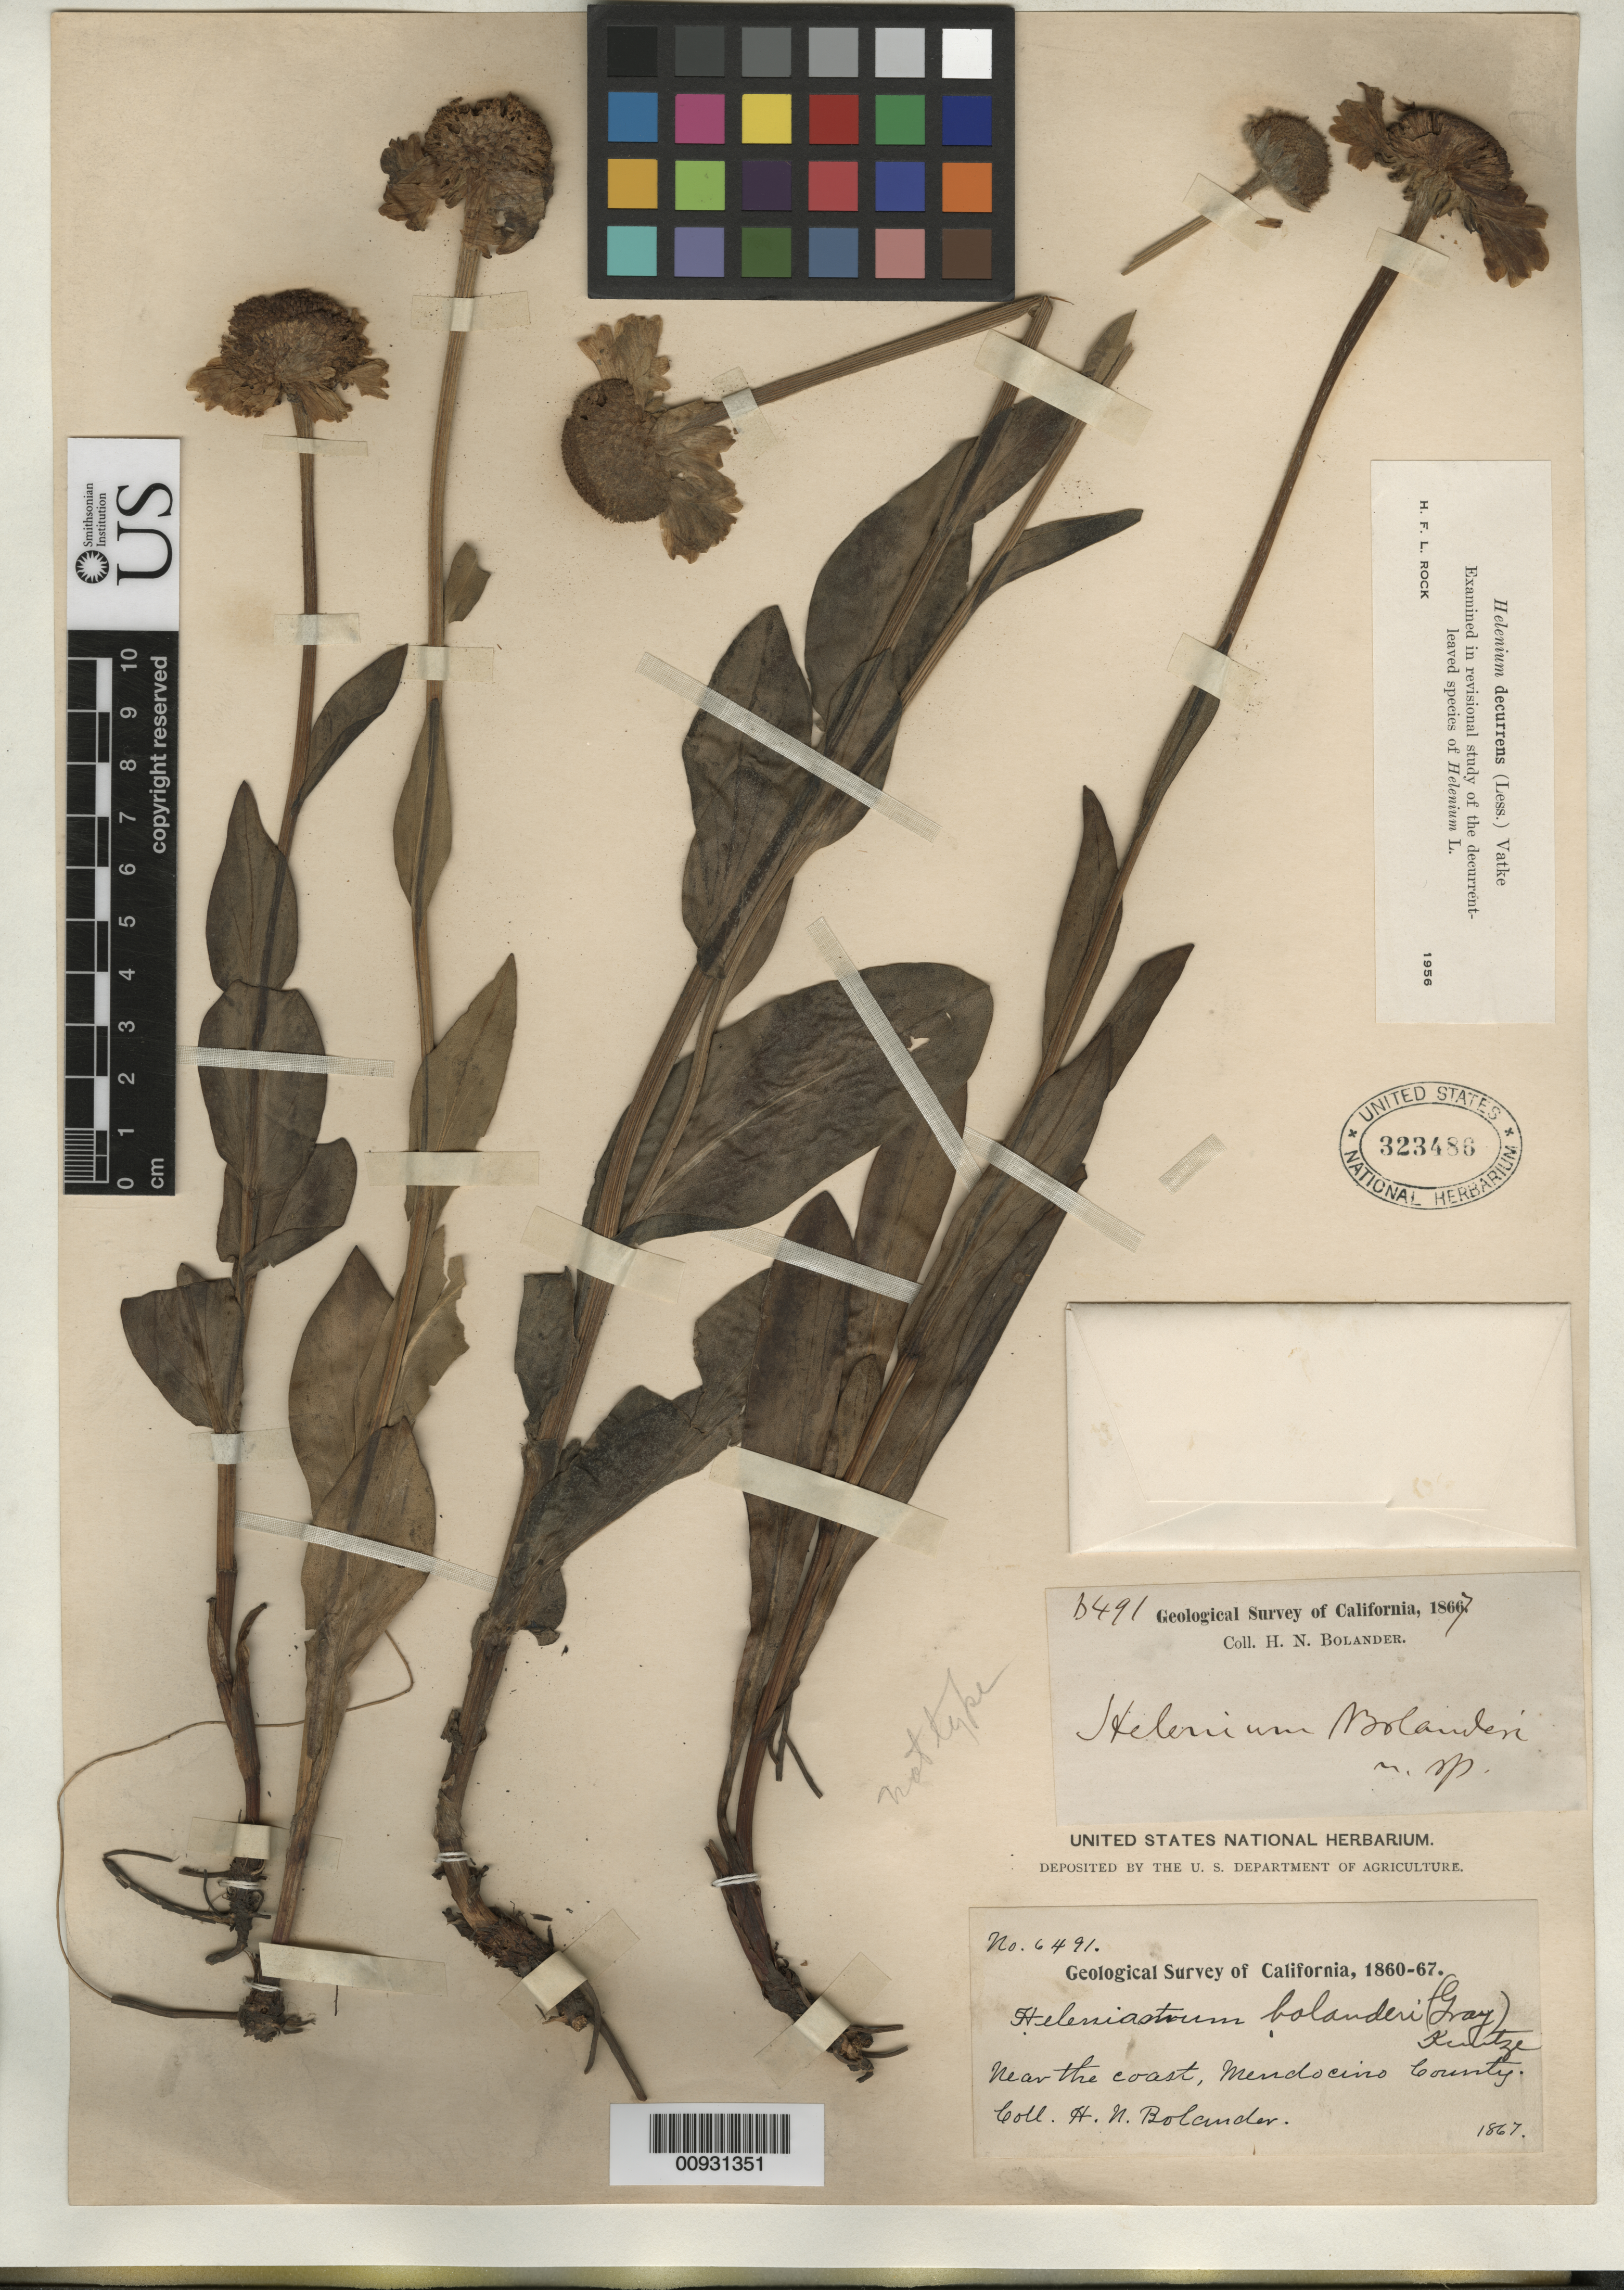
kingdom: Plantae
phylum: Tracheophyta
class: Magnoliopsida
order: Asterales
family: Asteraceae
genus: Helenium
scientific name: Helenium bolanderi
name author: A. Gray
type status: Syntype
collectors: H. Bolander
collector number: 6491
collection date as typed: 1867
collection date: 1867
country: United States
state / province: California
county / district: Mendocino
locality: Near the coast.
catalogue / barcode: US 323486